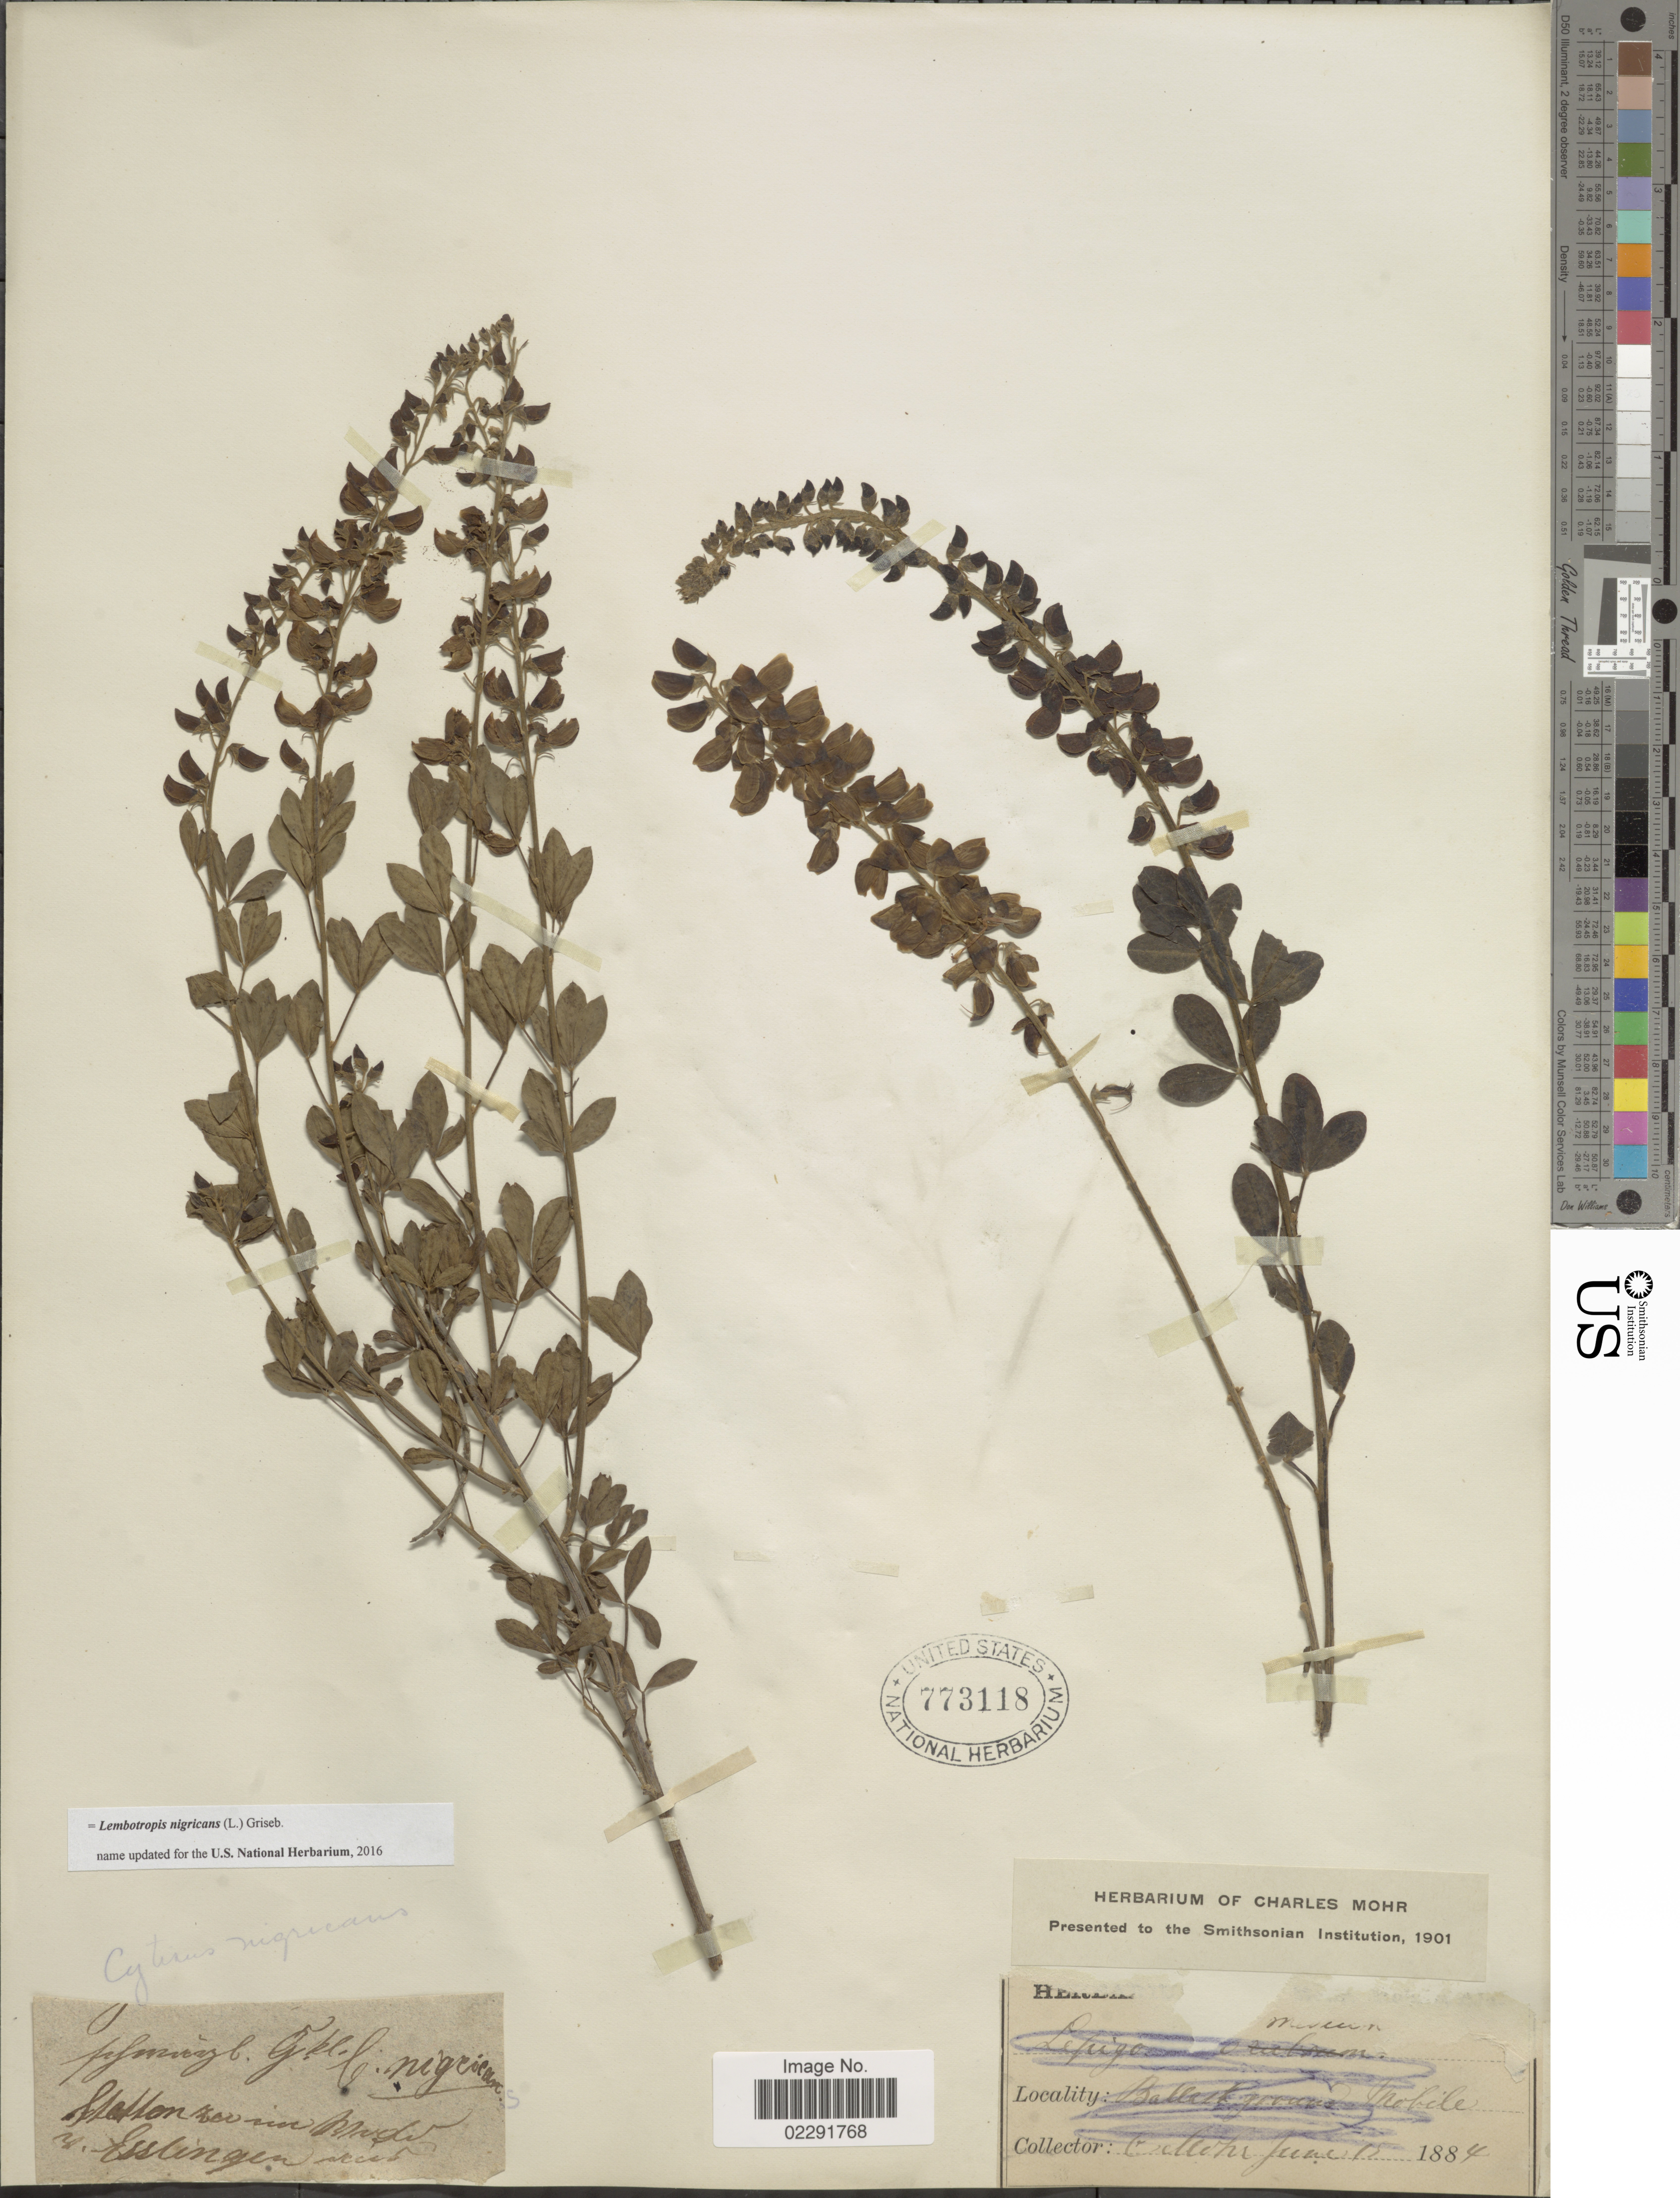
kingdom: Plantae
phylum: Tracheophyta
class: Magnoliopsida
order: Fabales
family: Fabaceae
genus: Lembotropis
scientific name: Lembotropis nigricans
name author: (L.) Griseb.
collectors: Mohr, C. T. (herbarium)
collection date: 1884-06-15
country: Germany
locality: Stalton ravine Breder Esslingen occid. [interpreted]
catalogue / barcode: US 773118